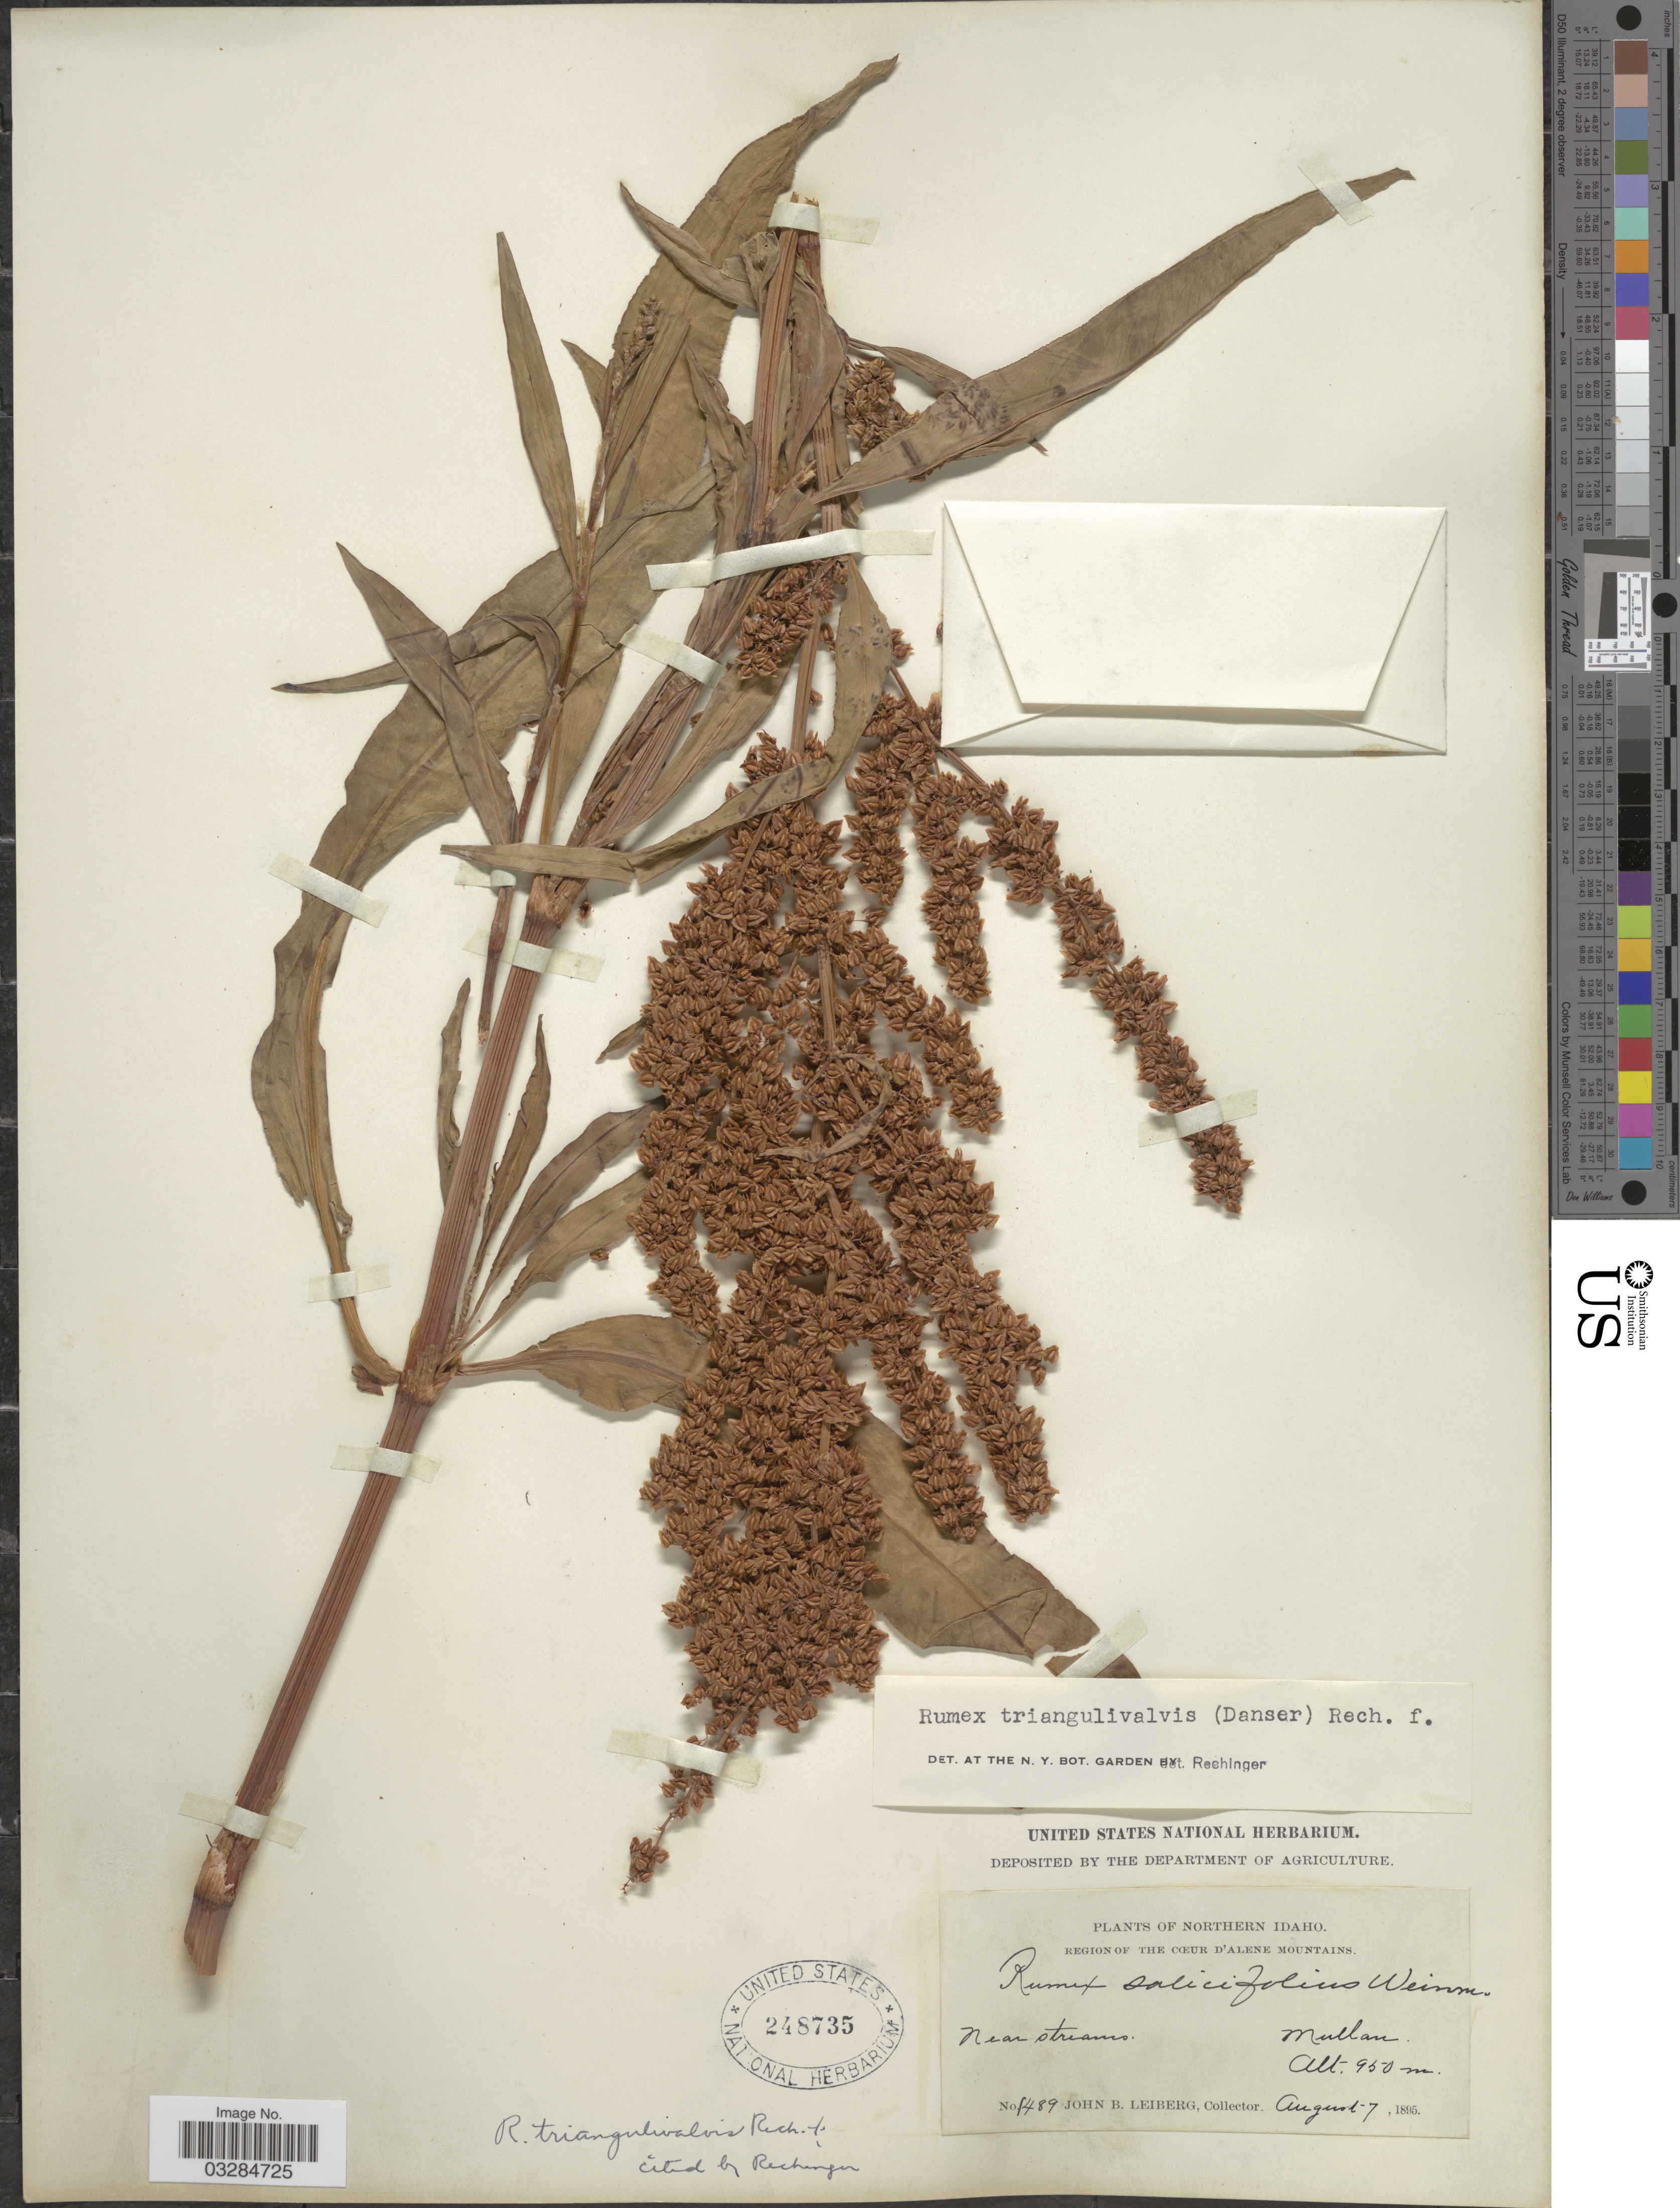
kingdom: Plantae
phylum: Tracheophyta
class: Magnoliopsida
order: Caryophyllales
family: Polygonaceae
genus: Rumex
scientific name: Rumex triangulivalvis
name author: (Danser) Rech. f.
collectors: J. Leiberg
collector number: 1489*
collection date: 1895-08-07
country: United States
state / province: Idaho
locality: Northern Idaho. Region of the Coeur d'Alene Mountains. Mullan.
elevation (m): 950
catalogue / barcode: US 248735